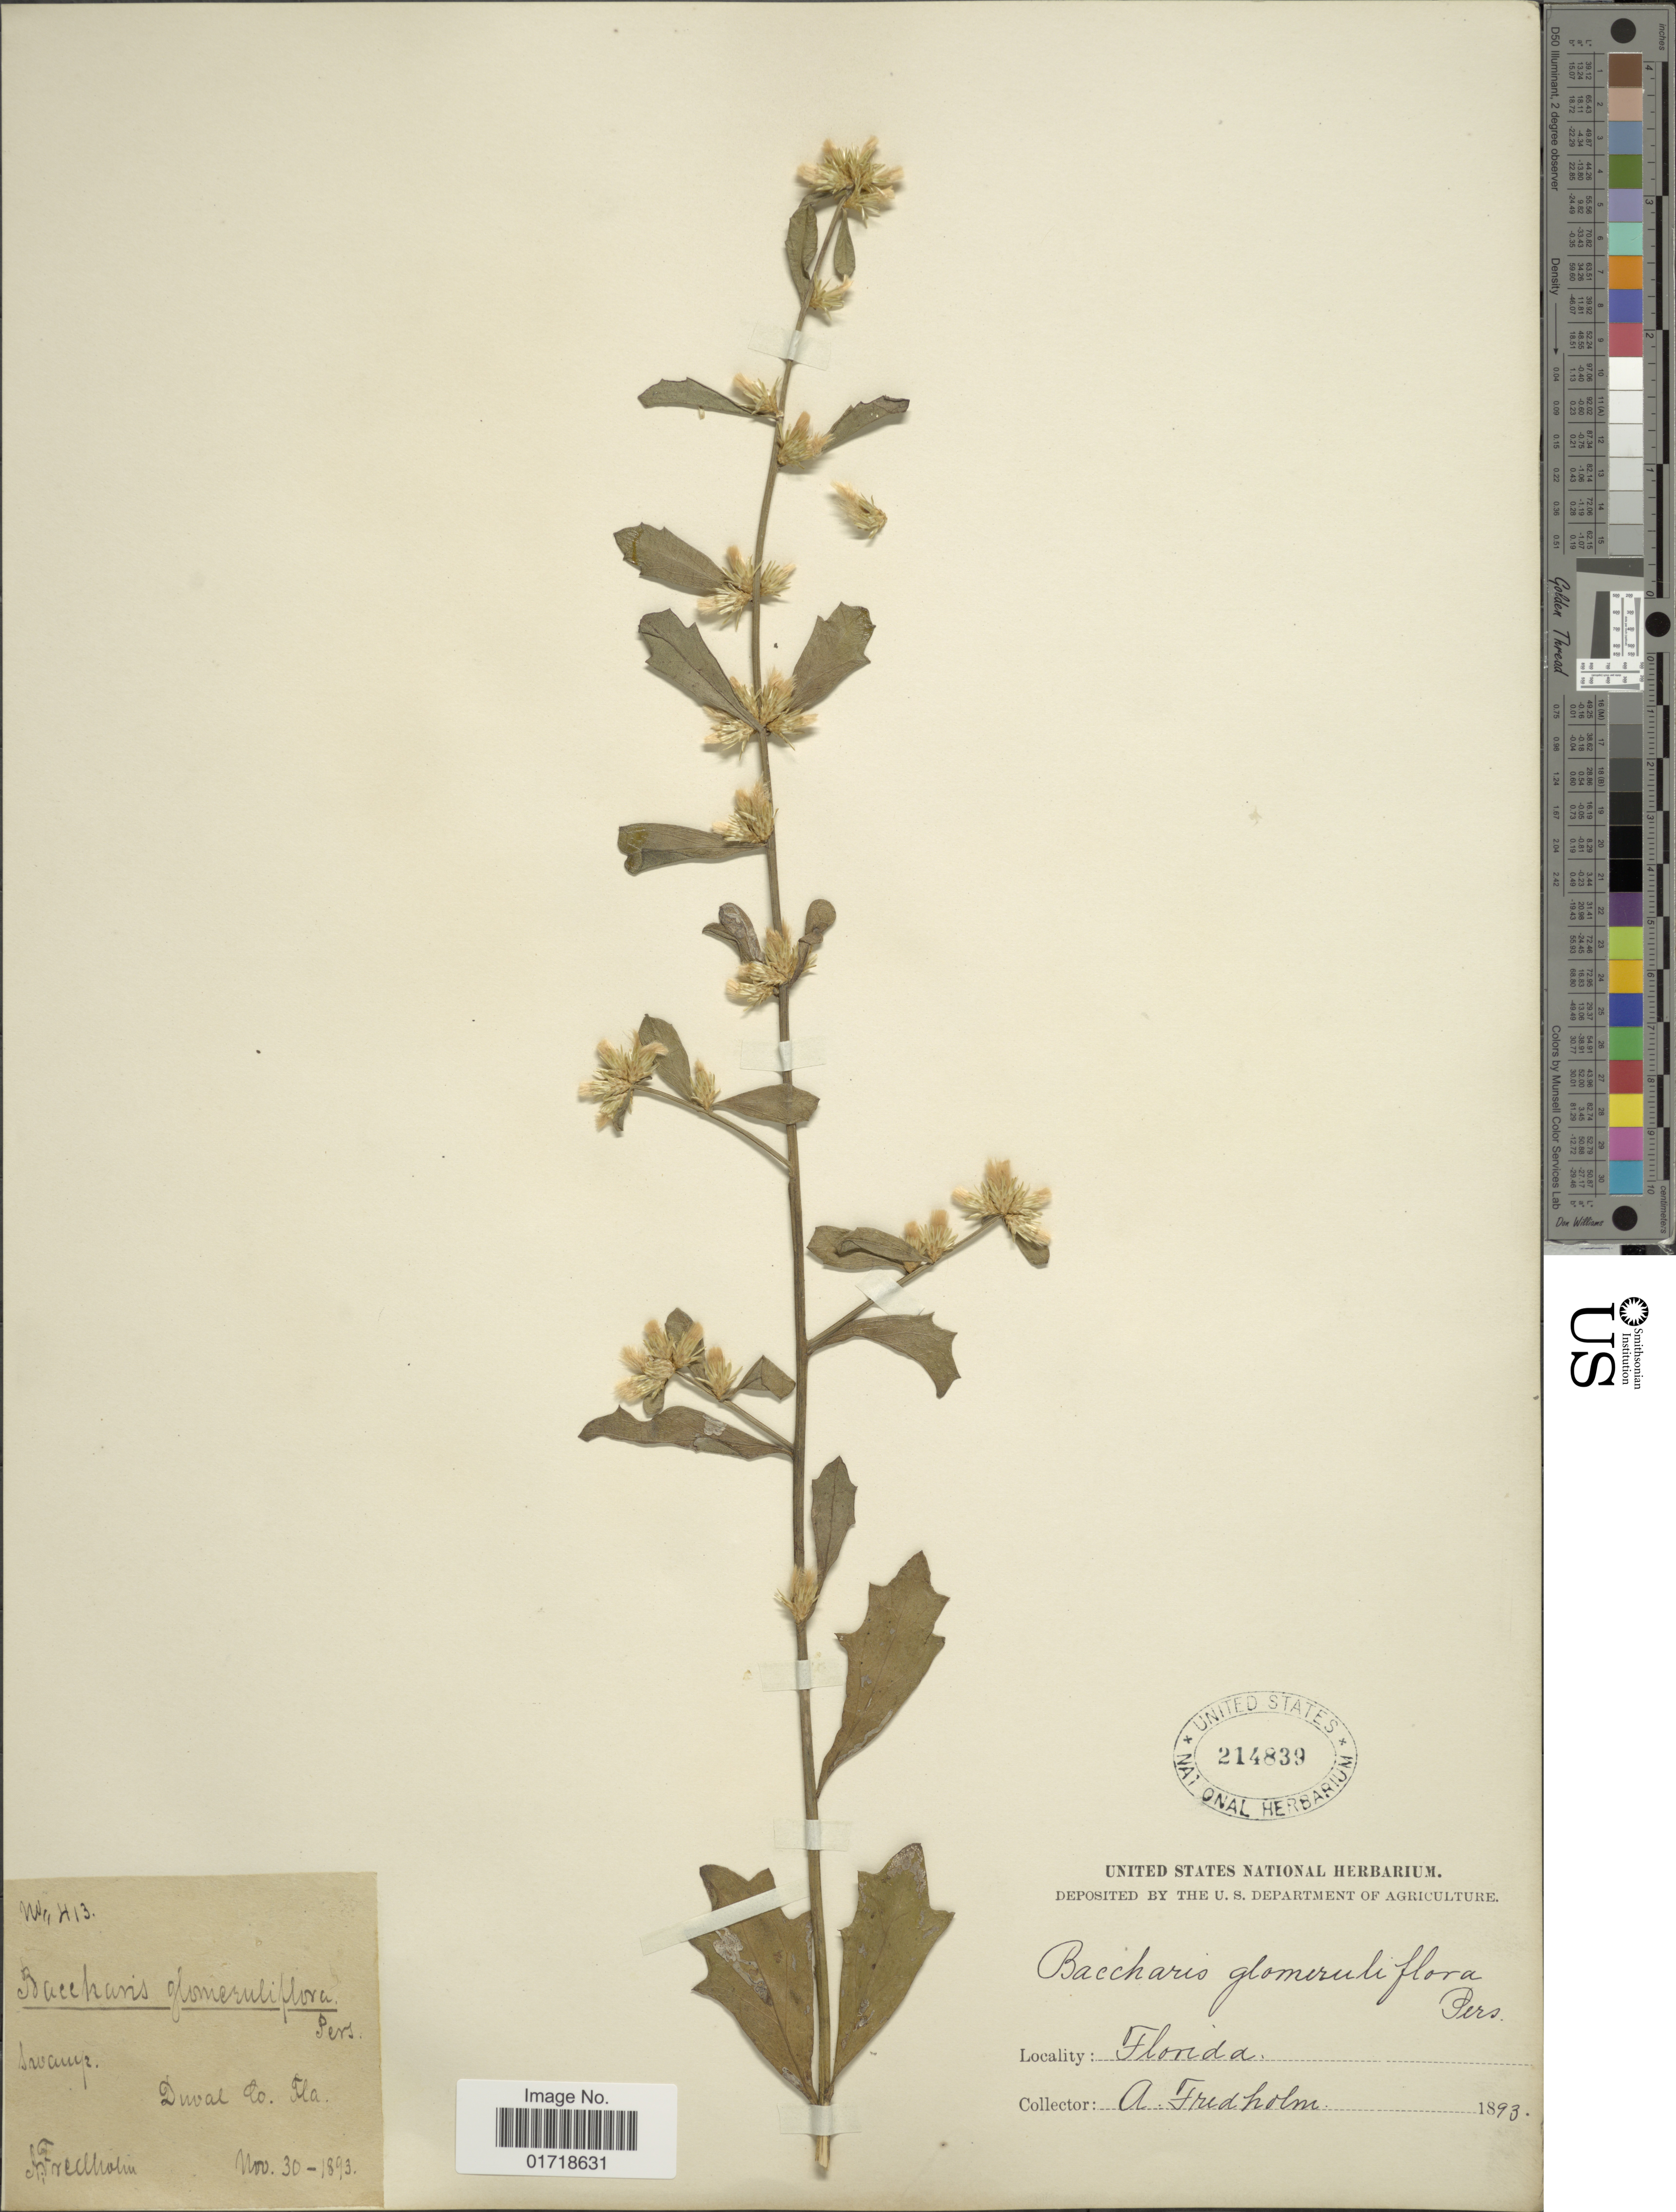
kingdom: Plantae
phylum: Tracheophyta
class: Magnoliopsida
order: Asterales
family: Asteraceae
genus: Baccharis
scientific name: Baccharis glomeruliflora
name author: Pers.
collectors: A. Fredholm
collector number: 413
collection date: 1893-11-30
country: United States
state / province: Florida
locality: Swamp, Duval co.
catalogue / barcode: US 214839